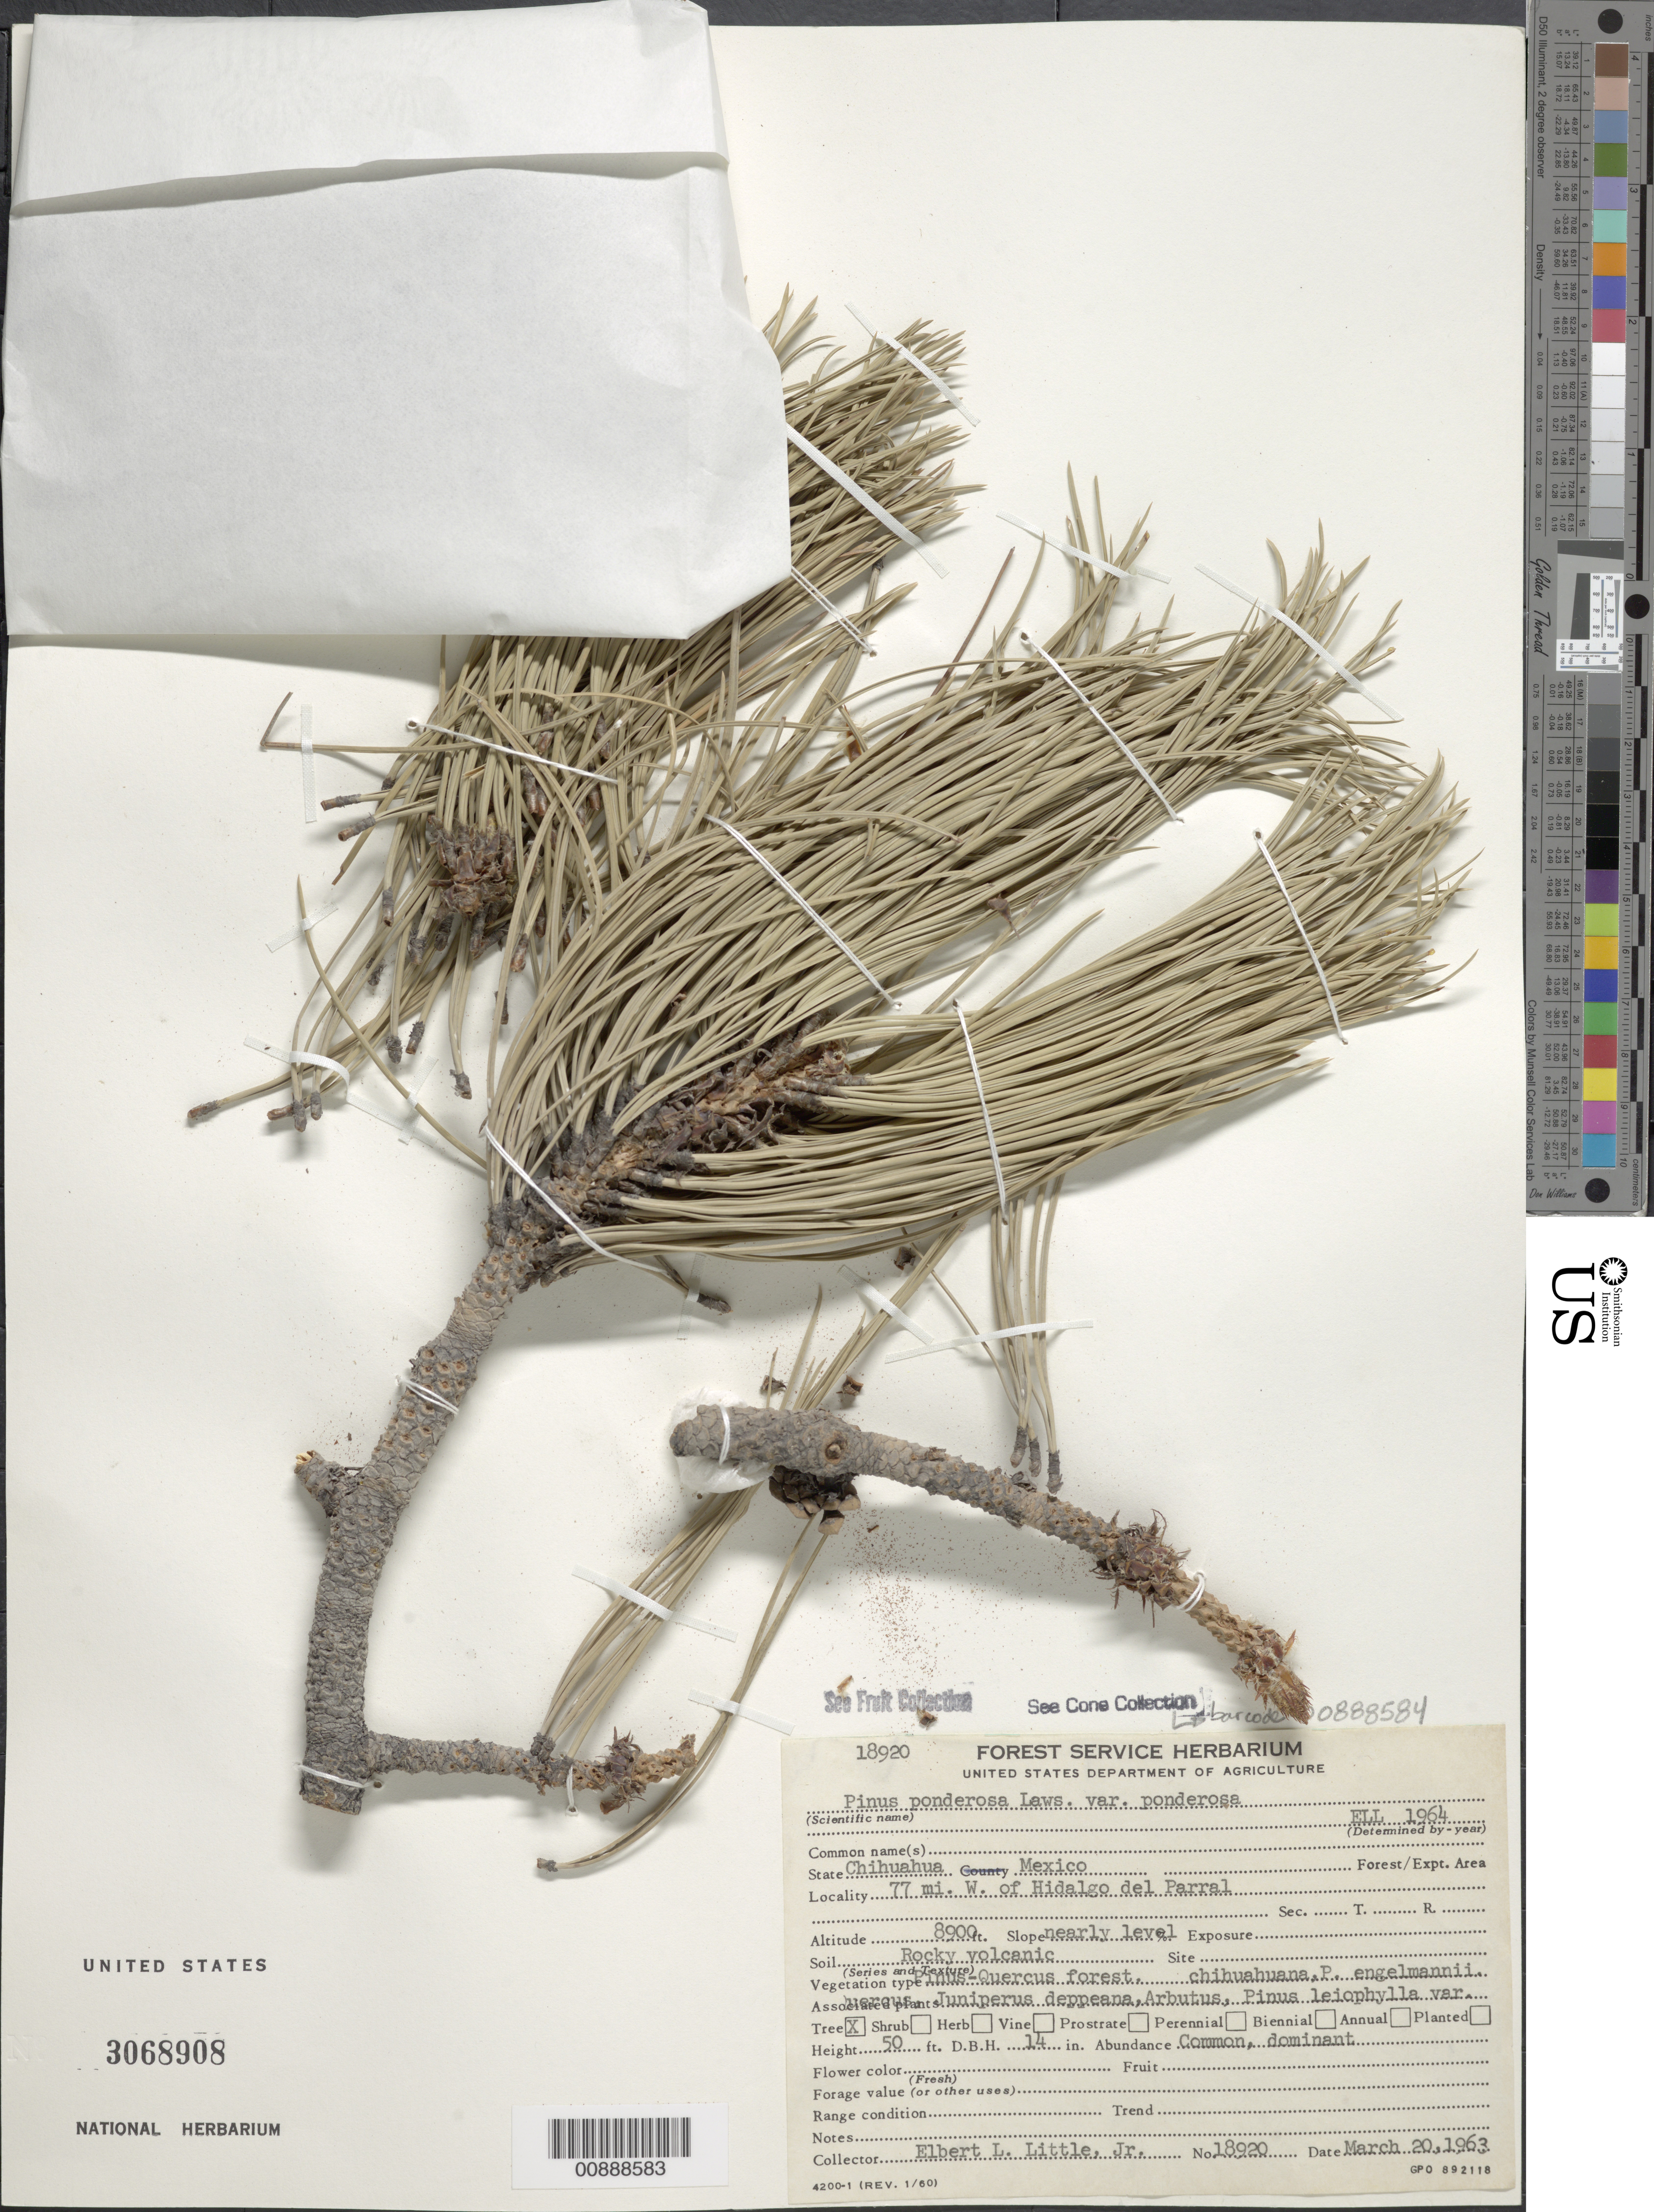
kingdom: Plantae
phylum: Tracheophyta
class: Pinopsida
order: Pinales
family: Pinaceae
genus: Pinus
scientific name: Pinus ponderosa var. ponderosa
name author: P. Lawson & C. Lawson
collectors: E. L. Little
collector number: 18920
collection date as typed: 20 Mar 1963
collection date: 1963-03-20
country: Mexico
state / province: Chihuahua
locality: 77 mi. W of Hidalgo del Parral, Chihuahua.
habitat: Pinus-Quercus forest. slope: nearly level; soil: rocky volcanic. Assoc. plants: Quercus, Juniperus deppeana, Arbutus ..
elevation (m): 2713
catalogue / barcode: US 3068908